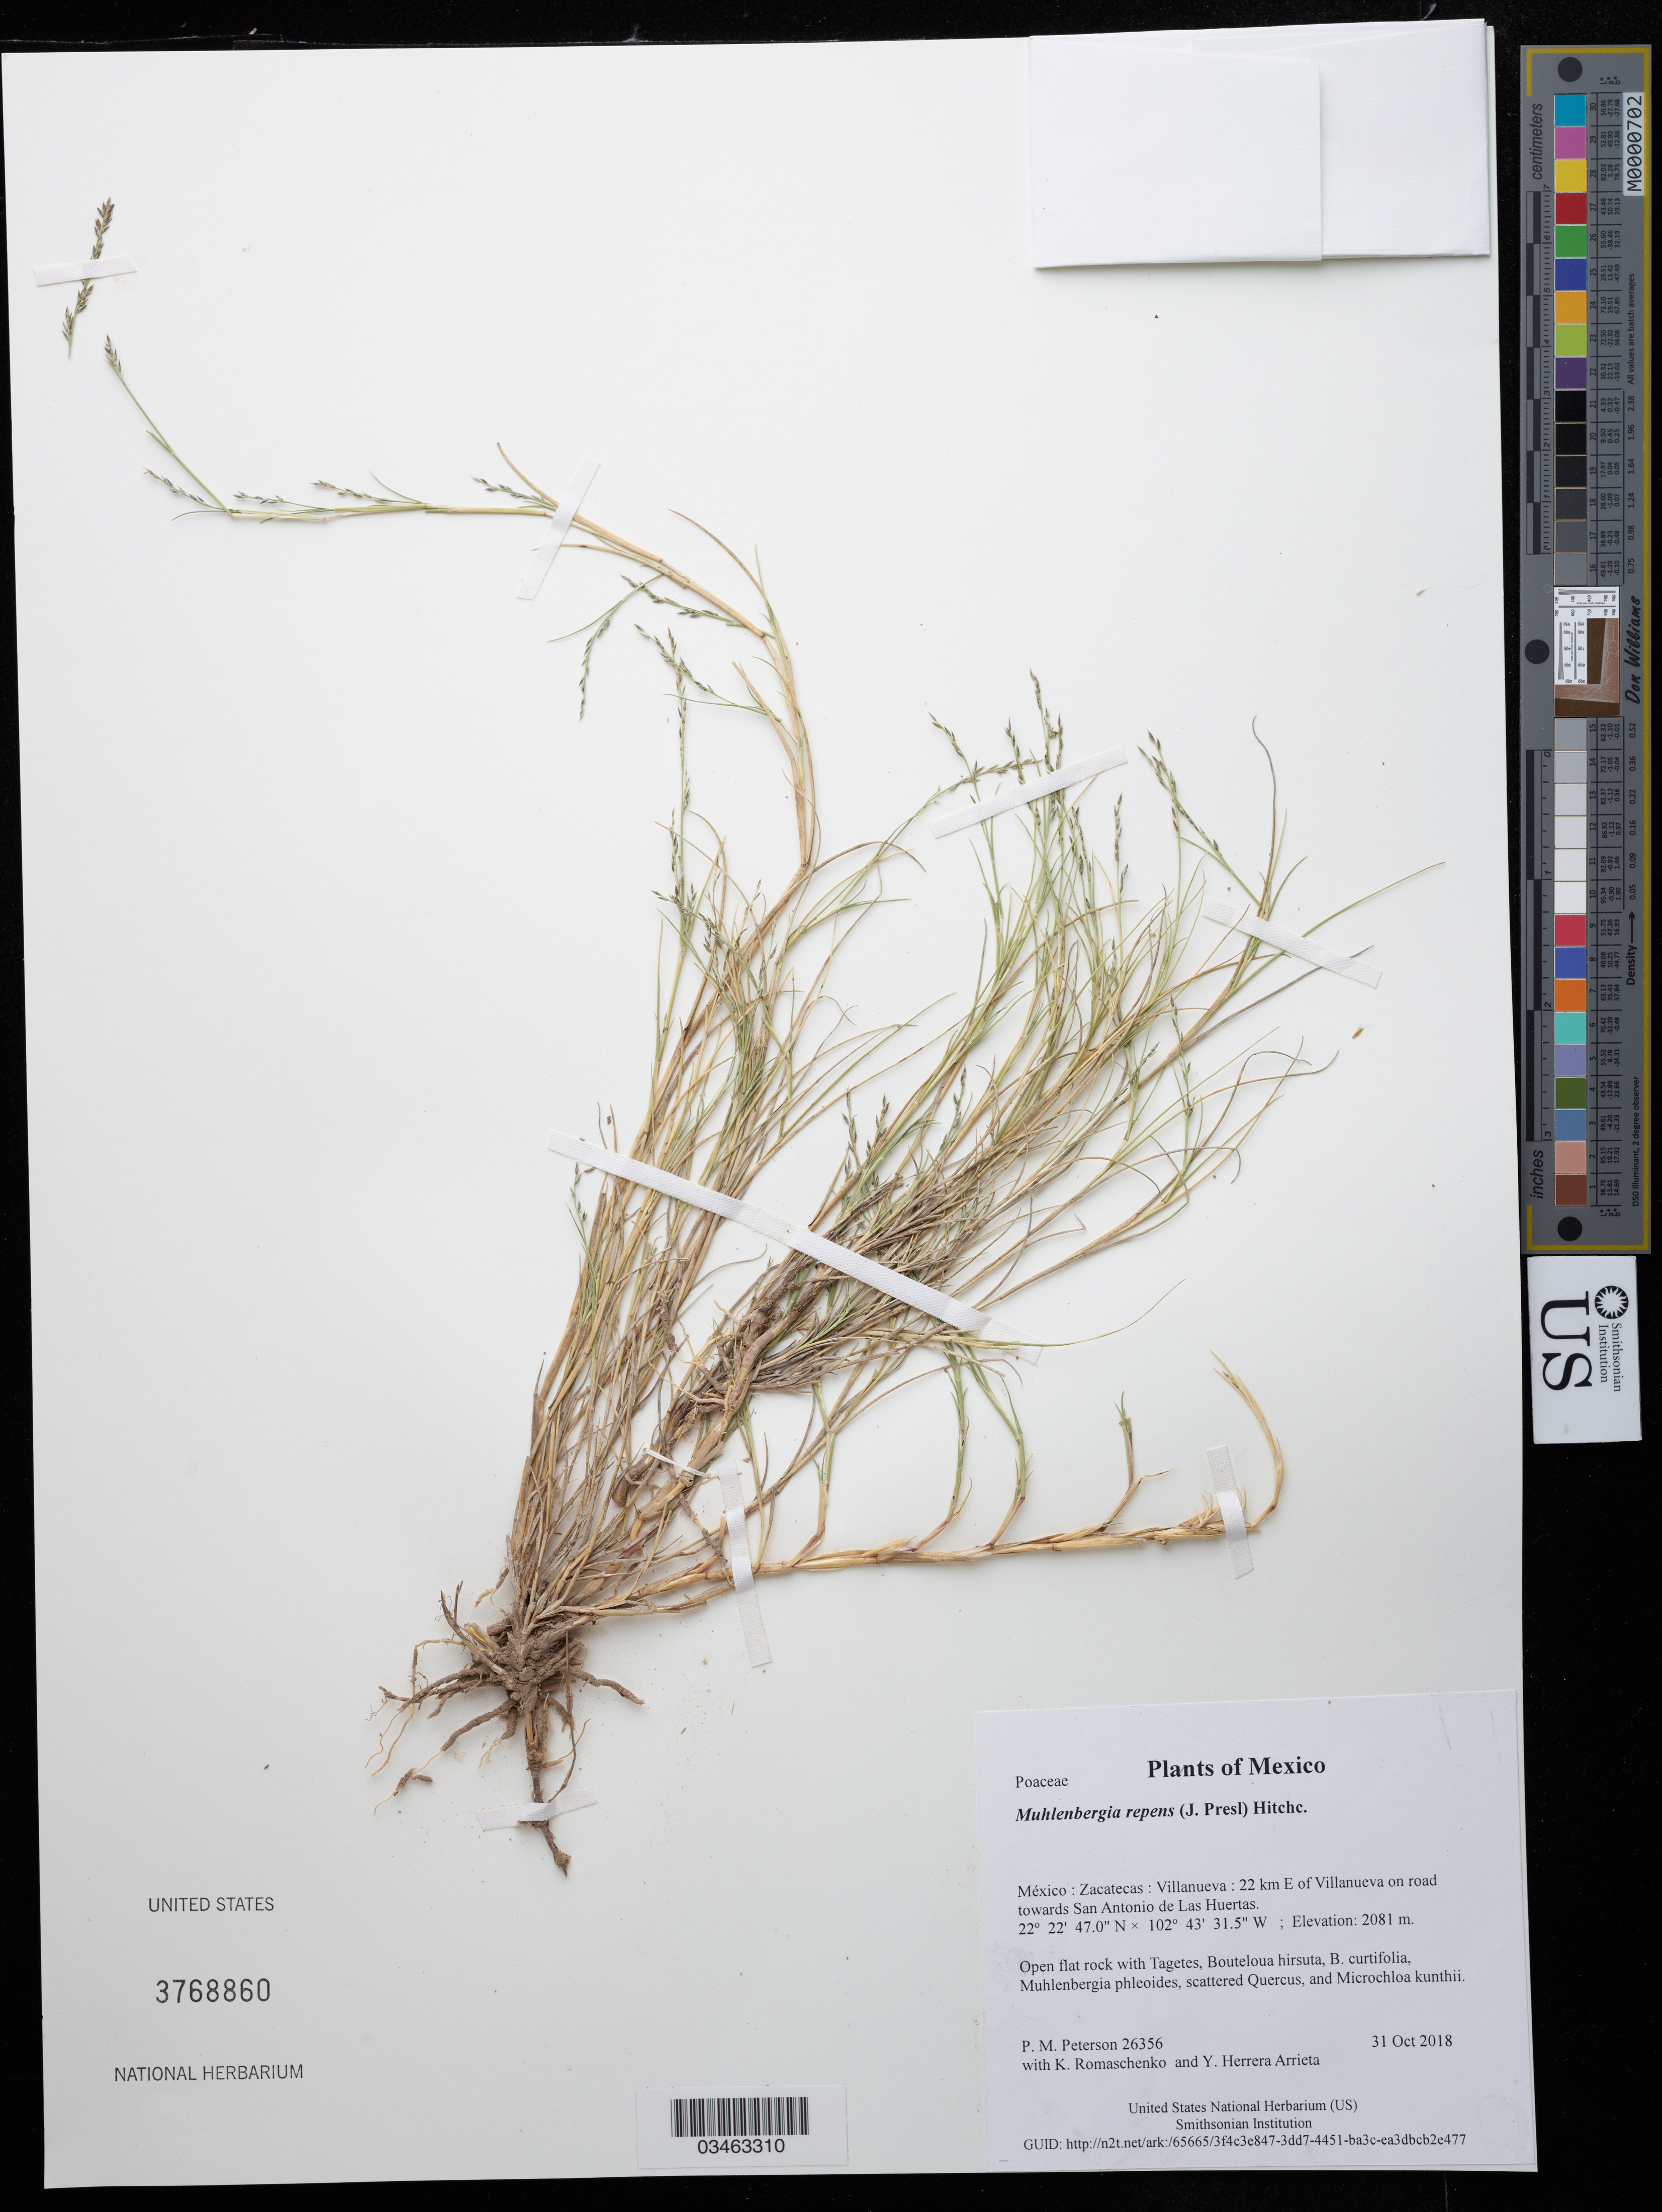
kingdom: Plantae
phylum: Tracheophyta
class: Liliopsida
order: Poales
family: Poaceae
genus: Muhlenbergia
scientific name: Muhlenbergia repens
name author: (J. Presl) Hitchc.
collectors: P. M. Peterson, K. Romaschenko & Y. Herrera Arrieta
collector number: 26356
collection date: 2018-10-31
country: México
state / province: Zacatecas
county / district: Villanueva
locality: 22 km E of Villanueva on road towards San Antonio de Las Huertas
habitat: Open flat rock with Tagetes, Bouteloua hirsuta, B. curtifolia, Muhlenbergia phleoides, scattered Quercus, and Microchloa kunthii.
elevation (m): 2081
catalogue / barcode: US 3768860